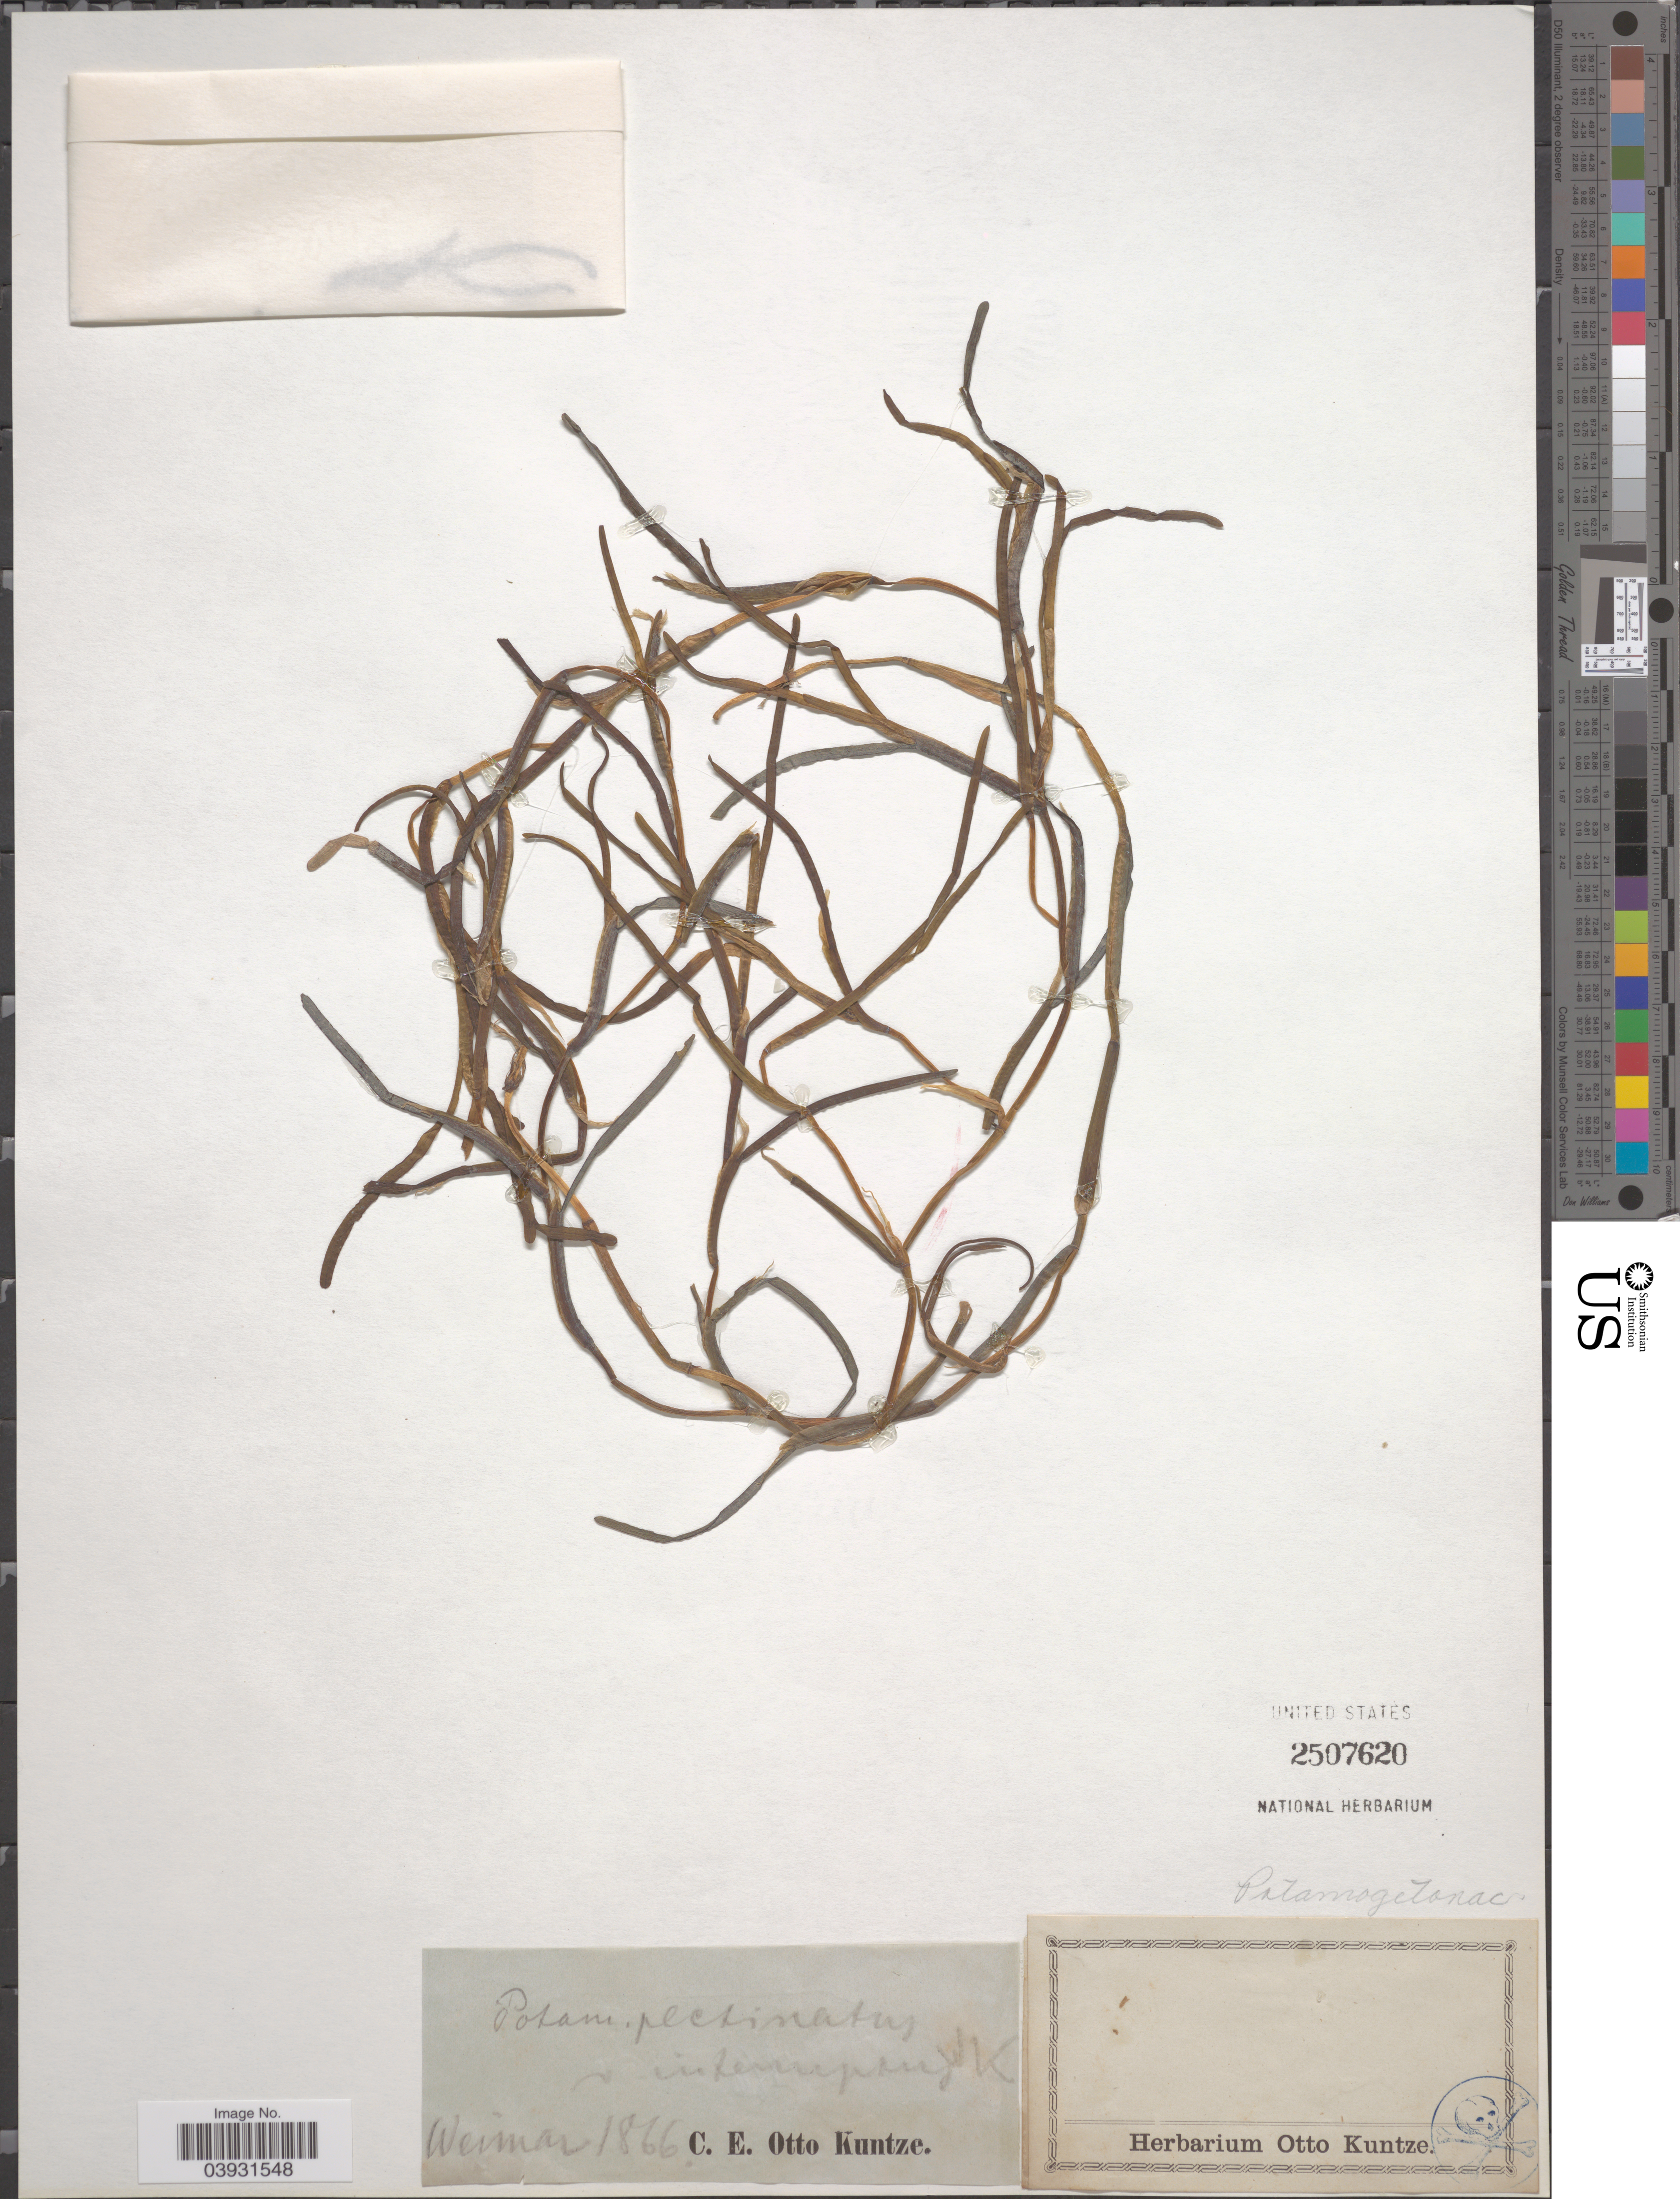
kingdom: Plantae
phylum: Tracheophyta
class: Liliopsida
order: Alismatales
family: Potamogetonaceae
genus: Potamogeton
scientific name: Potamogeton sp.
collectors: C.E.O. Kuntze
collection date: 1866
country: Germany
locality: Weimar.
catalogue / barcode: US 2507620